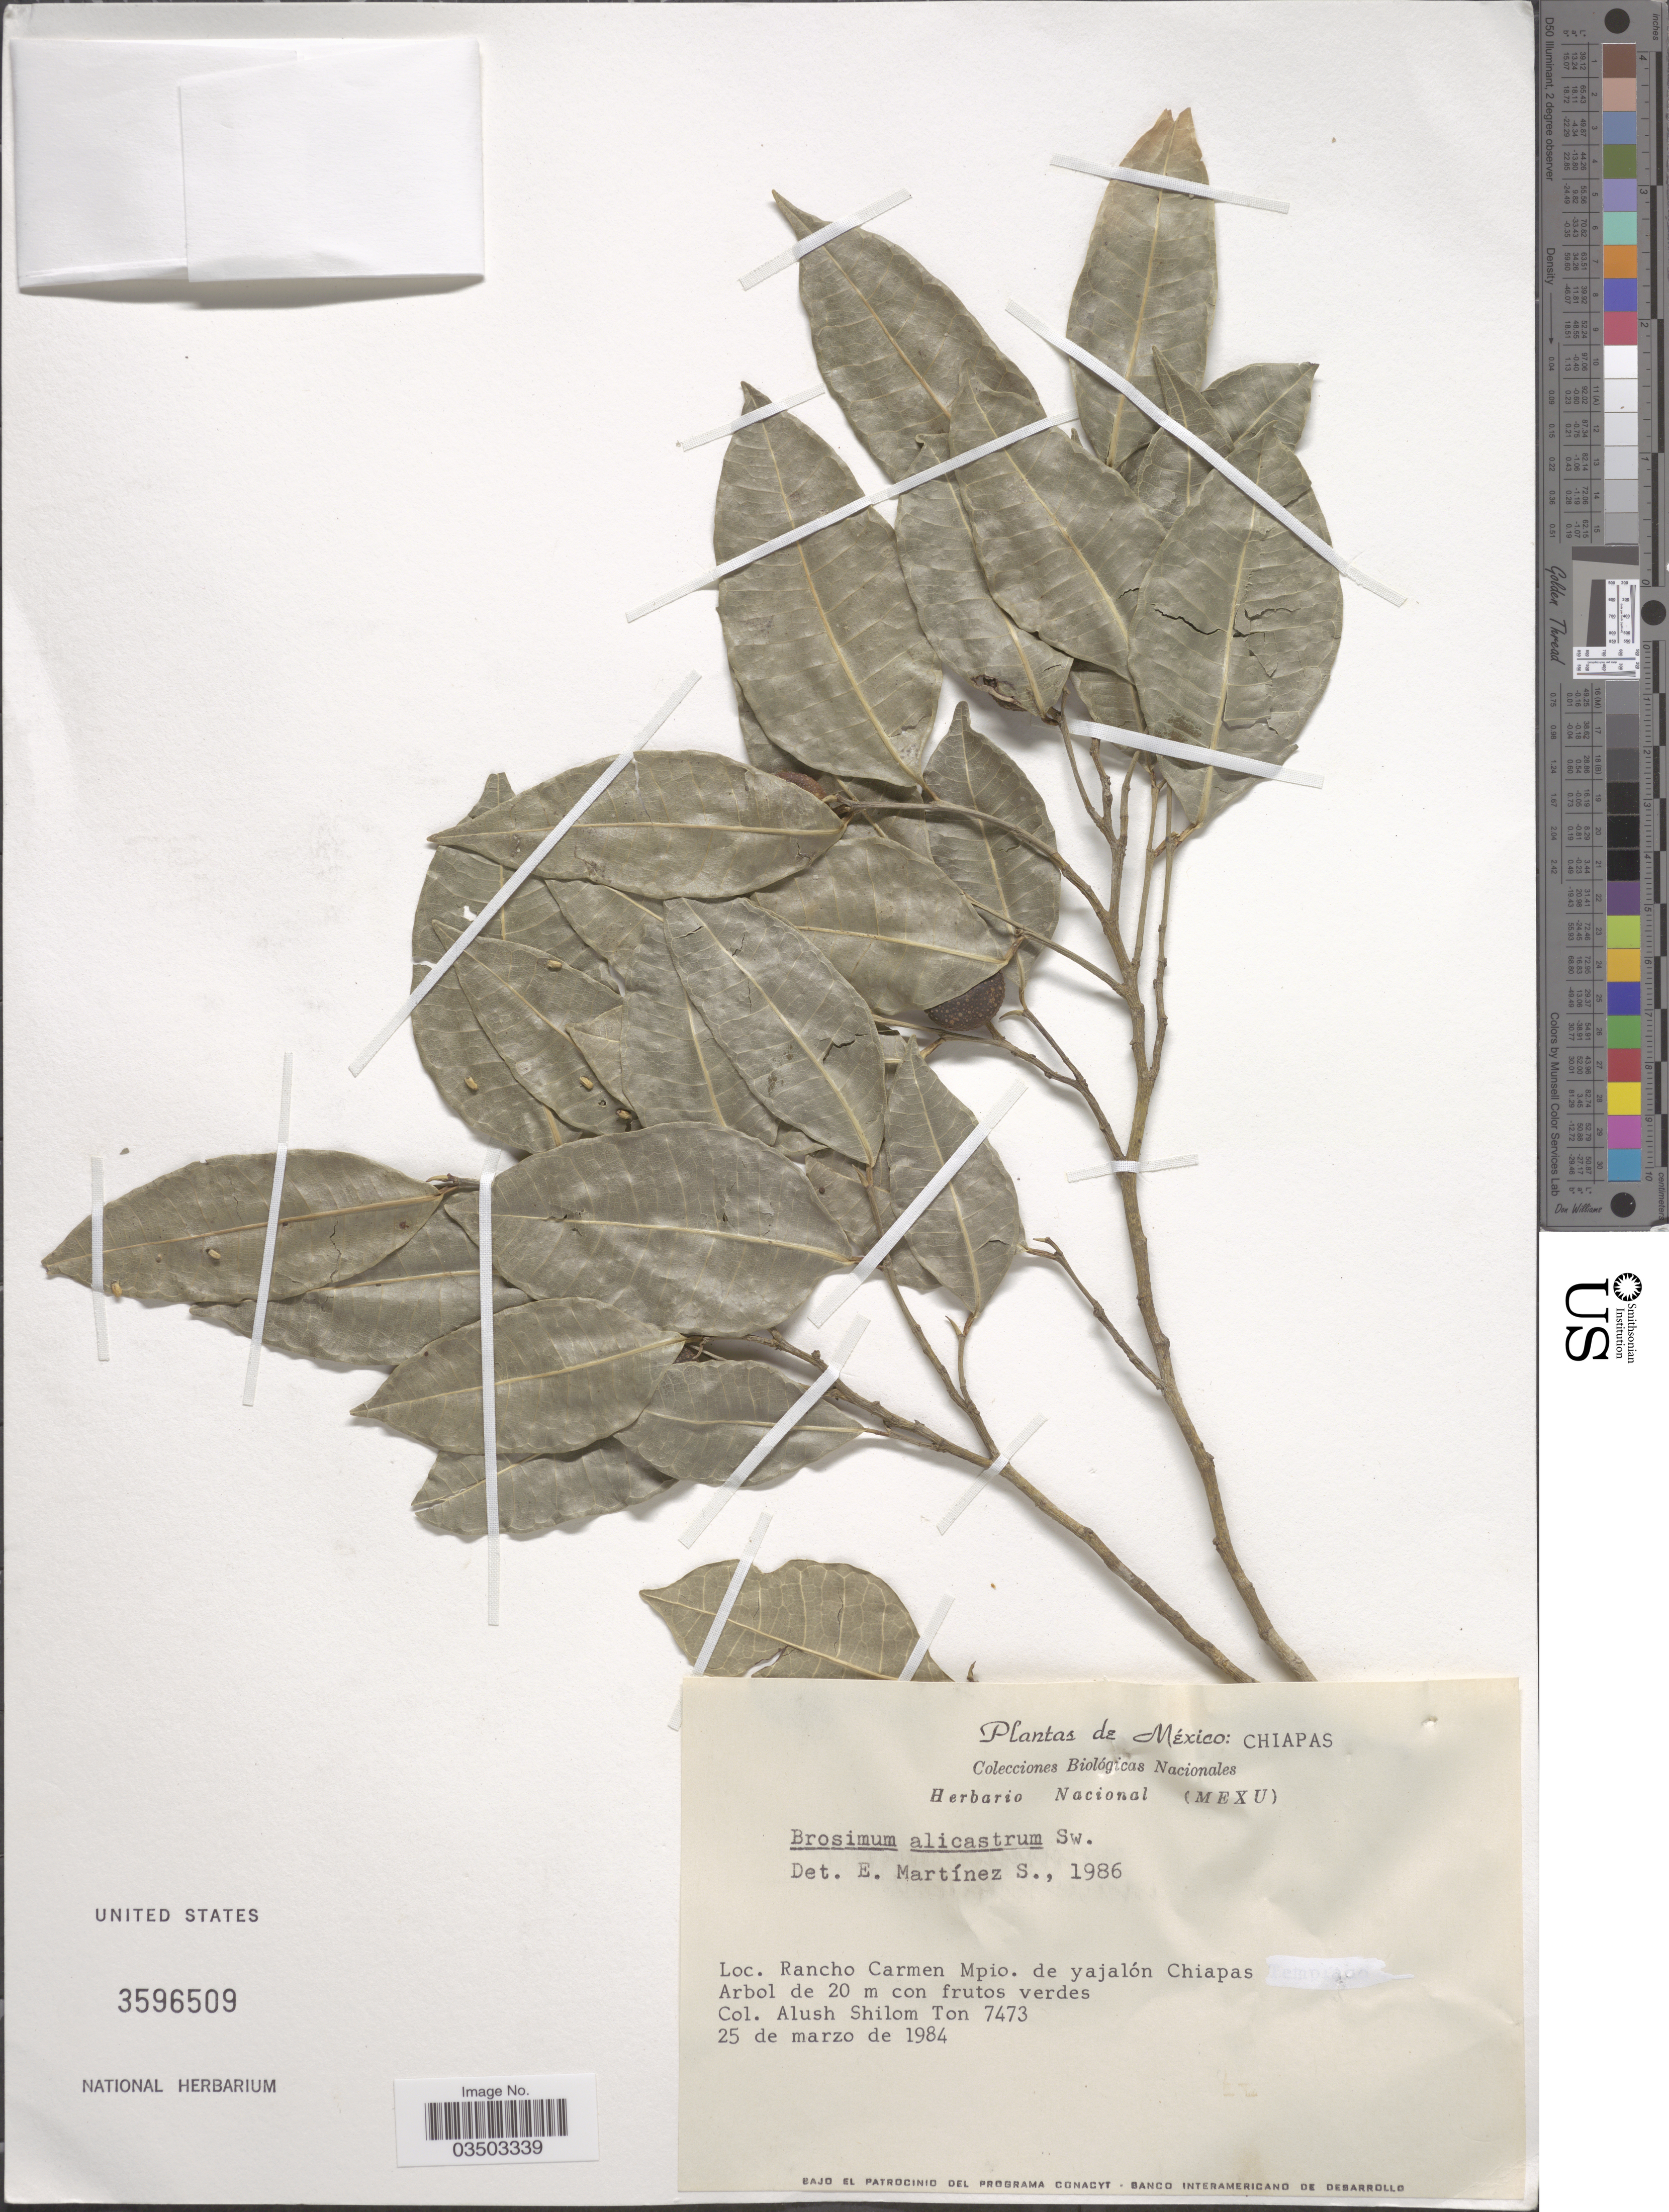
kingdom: Plantae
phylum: Tracheophyta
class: Magnoliopsida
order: Rosales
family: Moraceae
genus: Brosimum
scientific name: Brosimum alicastrum subsp. alicastrum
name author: Sw.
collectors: A. M. Ton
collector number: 7473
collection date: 1984-03-25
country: Mexico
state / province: Chiapas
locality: Rancho Carmen Mpio. de yajalón Chiapas.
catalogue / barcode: US 3596509